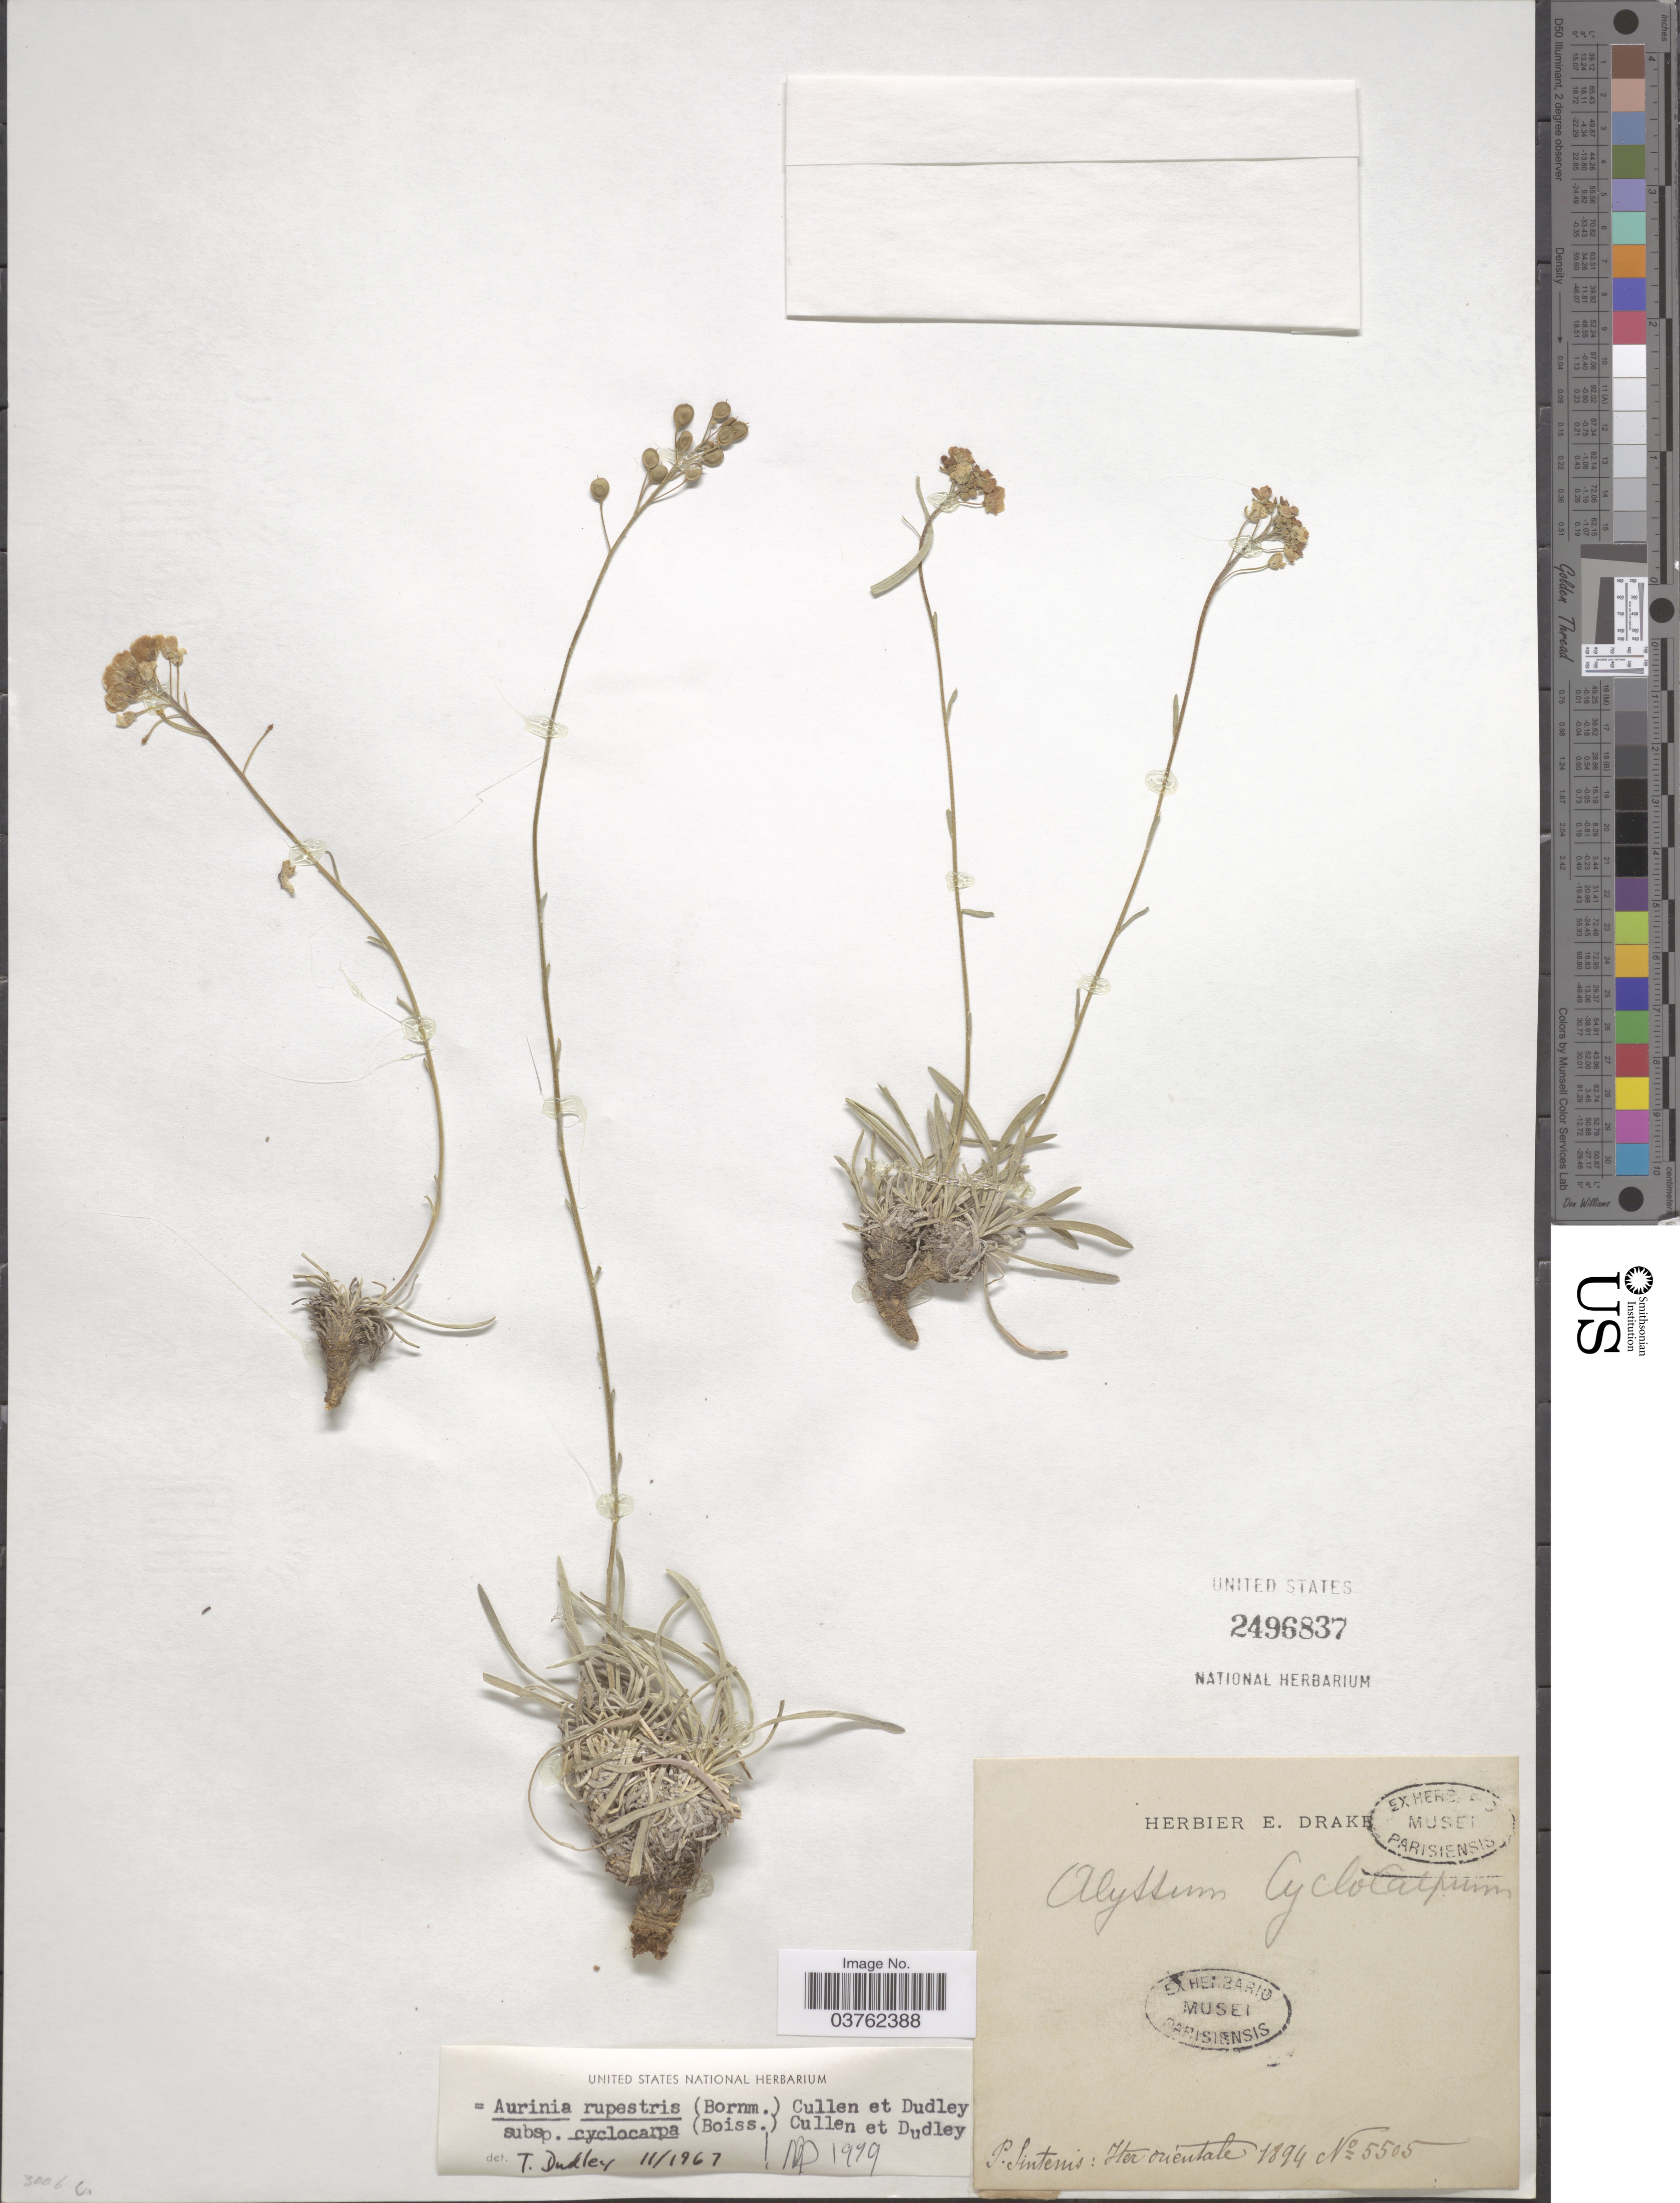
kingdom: Plantae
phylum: Tracheophyta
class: Magnoliopsida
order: Brassicales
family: Brassicaceae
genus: Aurinia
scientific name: Aurinia rupestris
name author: Cullen & T.R. Dudley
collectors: P. Sintenis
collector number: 5505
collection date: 1894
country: Turkey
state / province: Gumushane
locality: Iter orientale.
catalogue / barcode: US 2496837